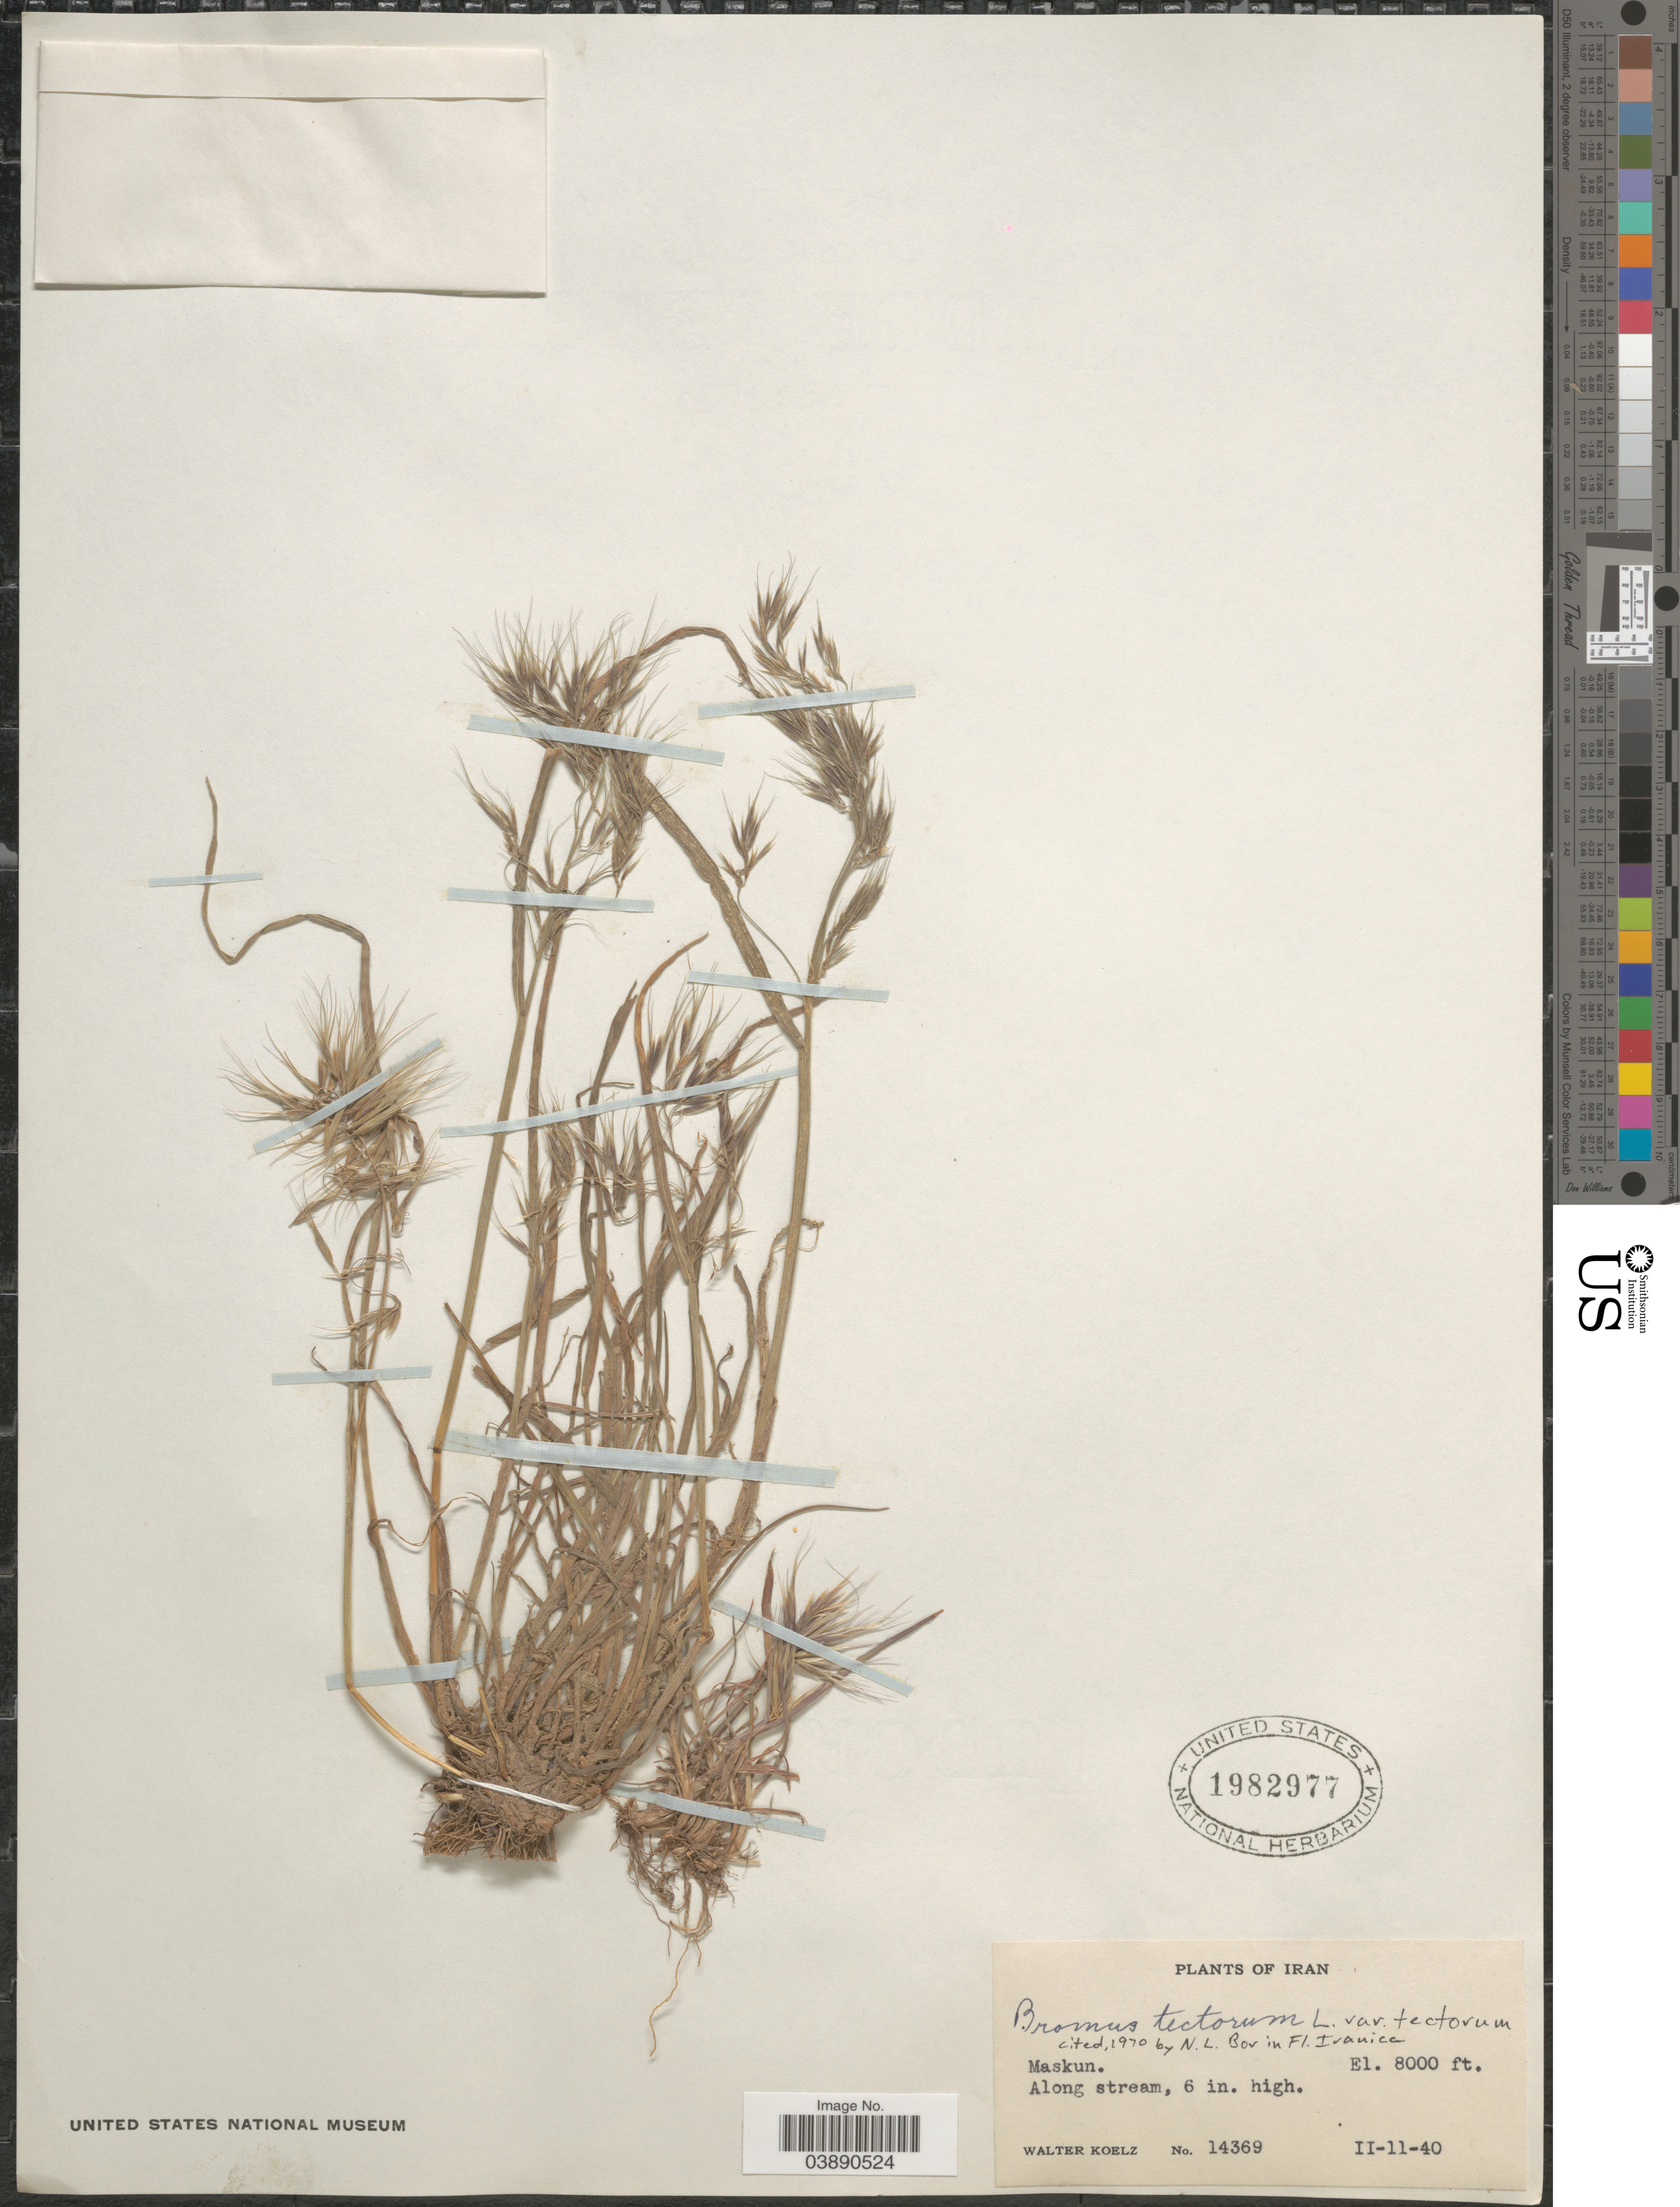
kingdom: Plantae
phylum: Tracheophyta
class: Liliopsida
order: Poales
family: Poaceae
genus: Bromus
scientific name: Bromus tectorum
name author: L.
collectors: W. N. Koelz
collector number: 14369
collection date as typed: Transcribed d/m/y: 11/2/40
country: Iran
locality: Maskun.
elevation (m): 2438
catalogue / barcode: US 1982977